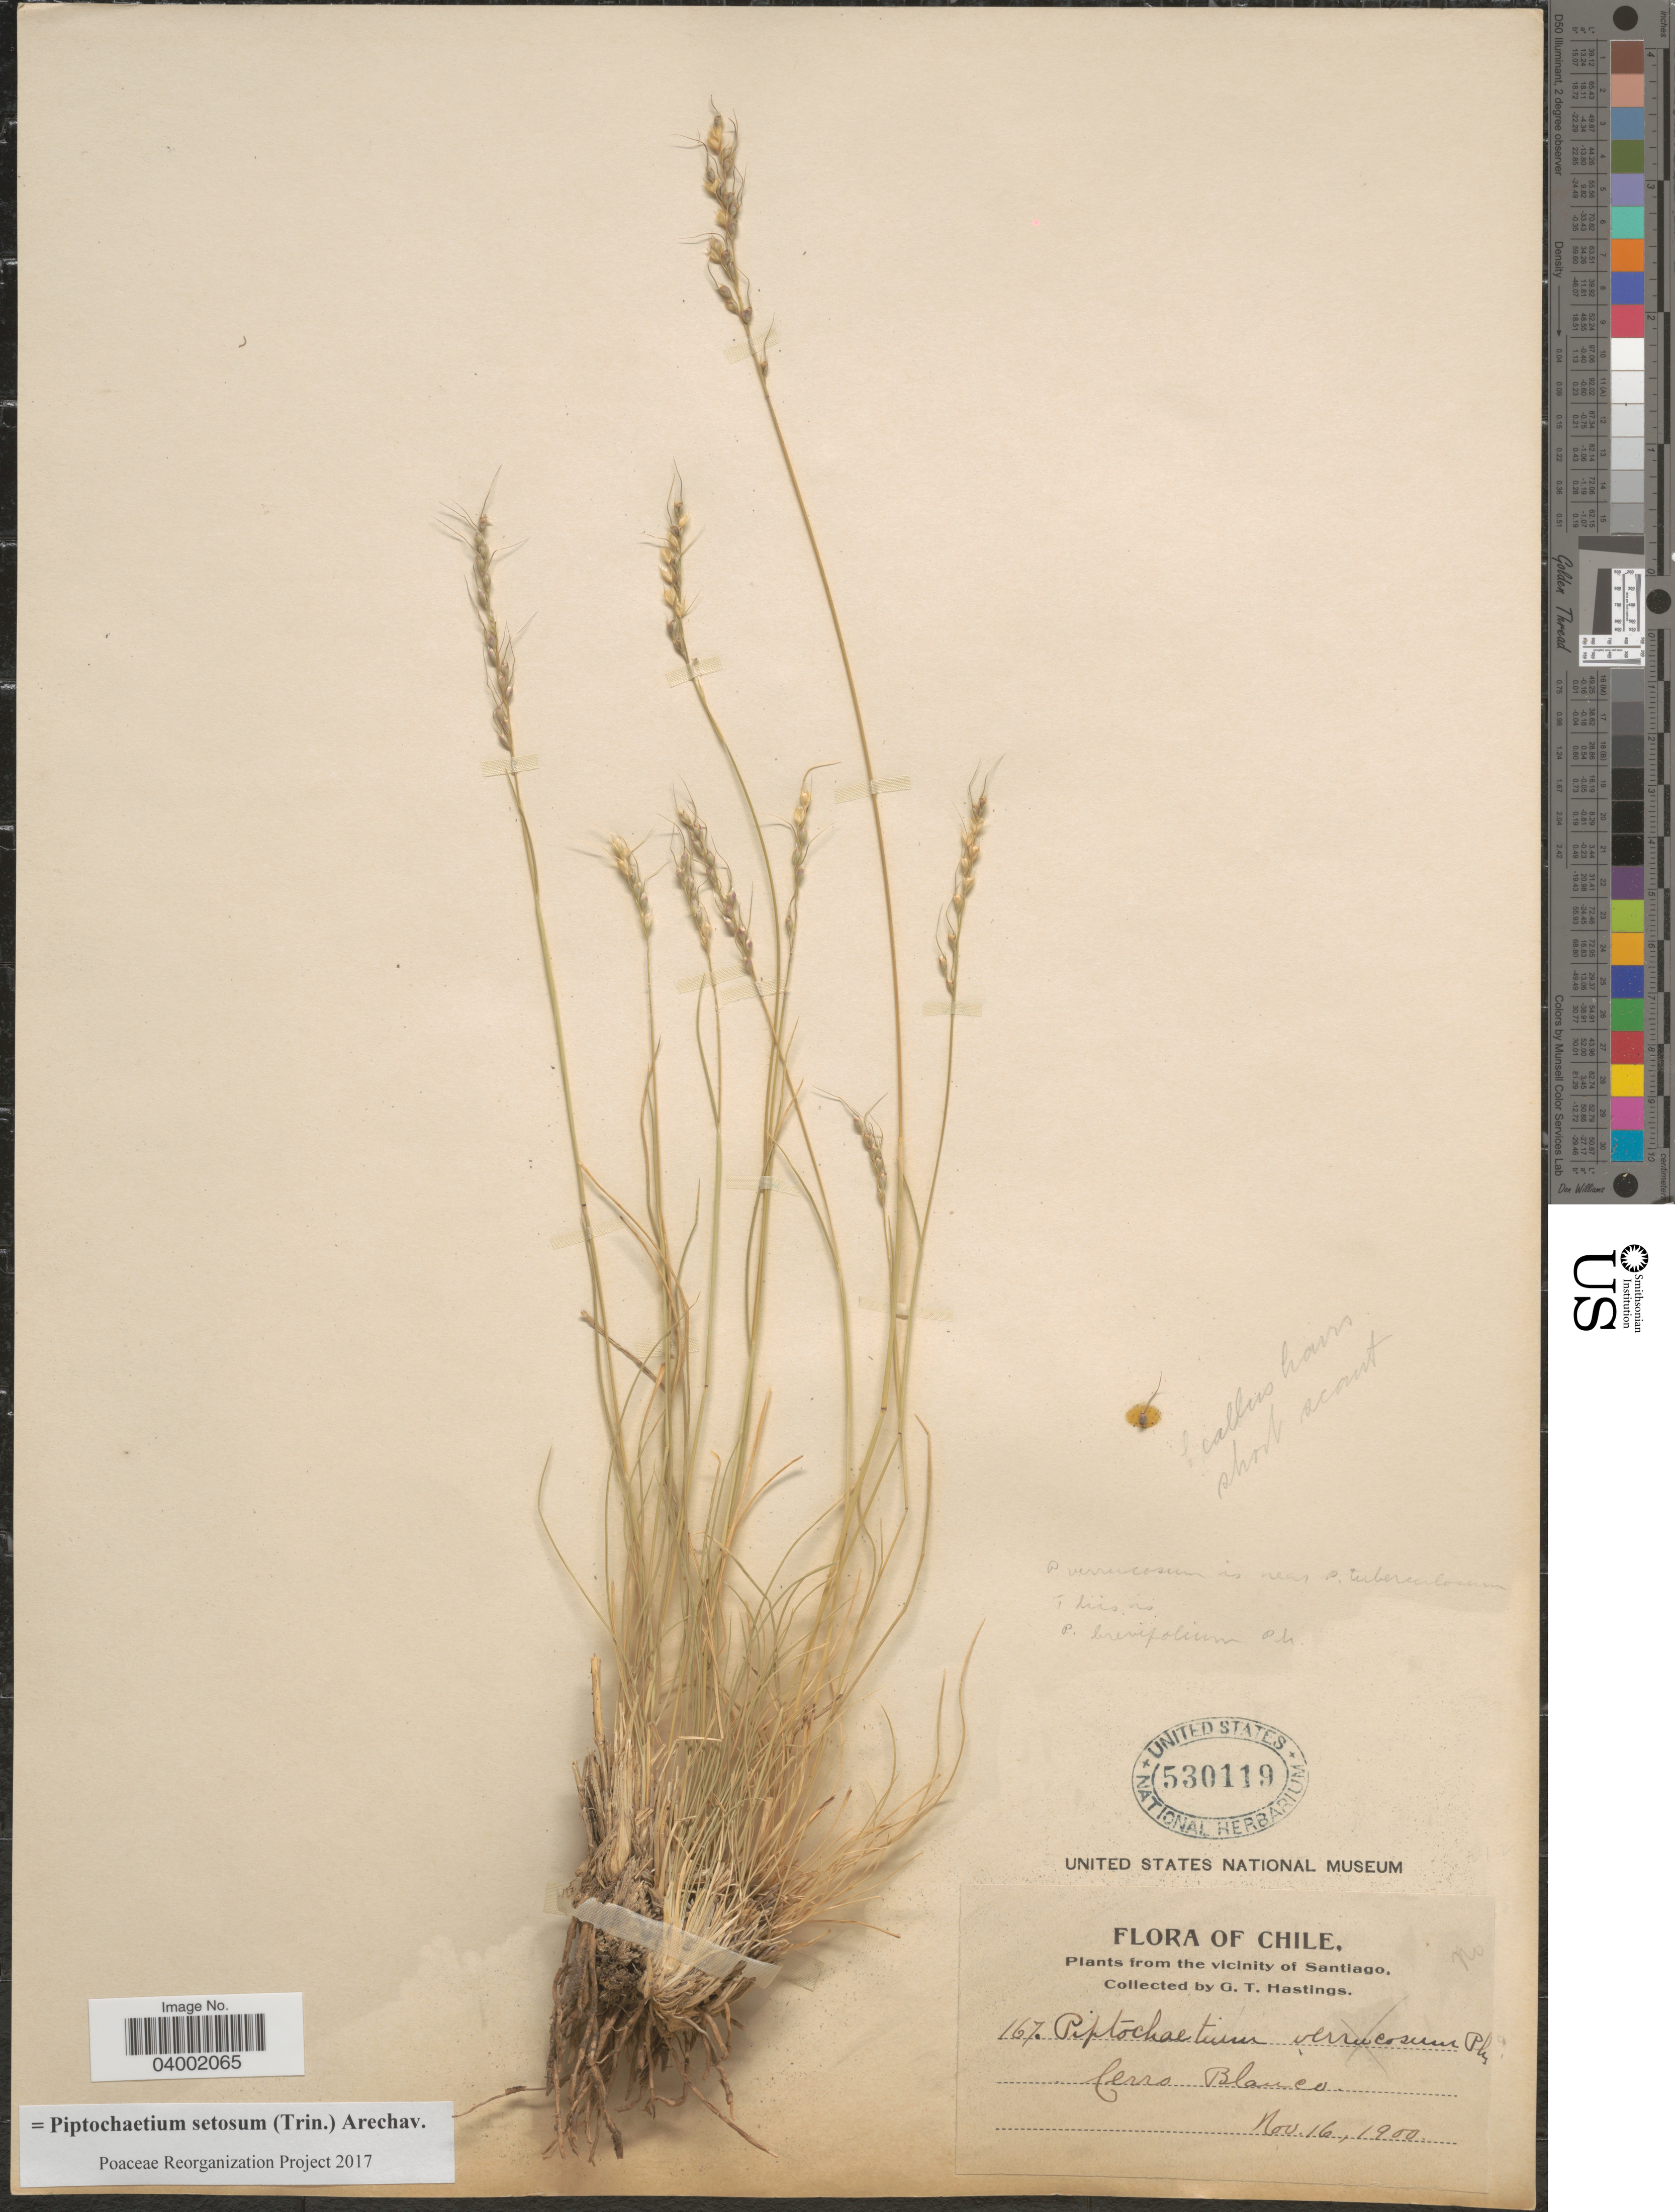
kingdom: Plantae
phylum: Tracheophyta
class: Liliopsida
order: Poales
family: Poaceae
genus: Piptochaetium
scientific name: Piptochaetium setosum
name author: (Trin.) Arechav.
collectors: G. Hastings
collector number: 167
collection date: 1900-11-16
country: Chile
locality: Vicinity of Santiago. Cerro Blanco.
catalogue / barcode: US 530119